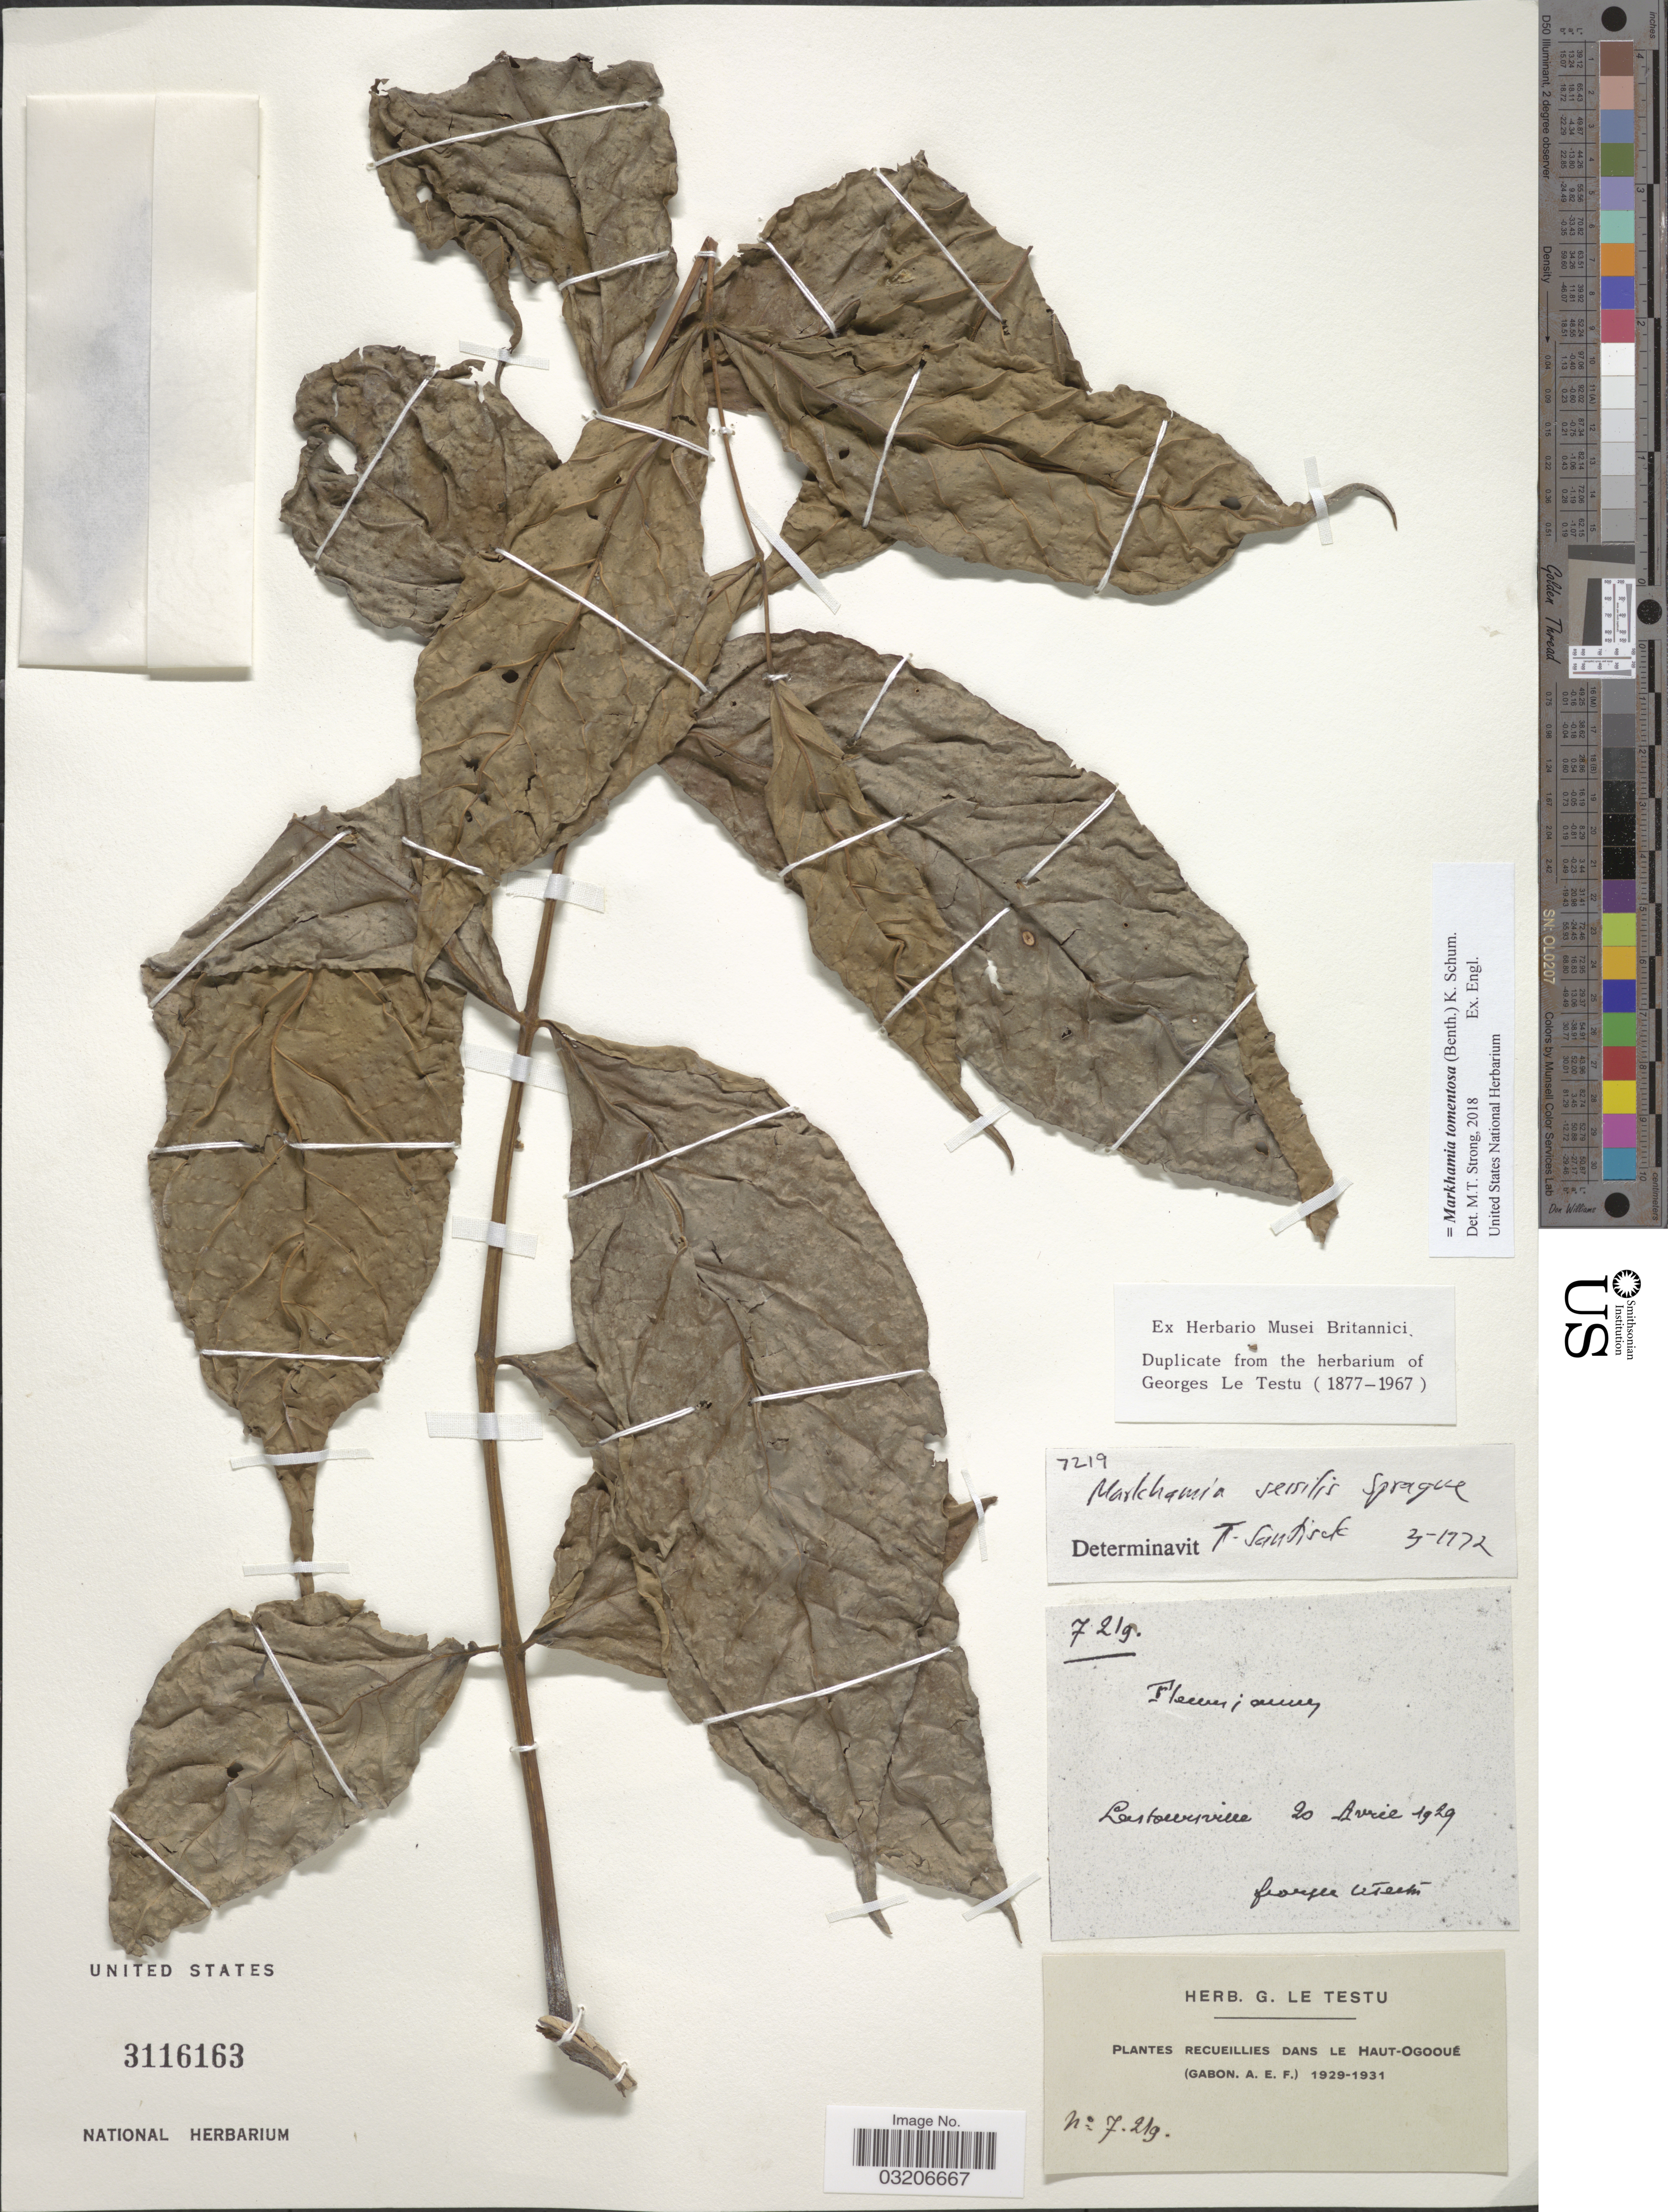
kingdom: Plantae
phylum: Tracheophyta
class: Magnoliopsida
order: Lamiales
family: Bignoniaceae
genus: Markhamia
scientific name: Markhamia tomentosa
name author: (Benth.) K. Schum. ex Engl.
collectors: G. Le Testu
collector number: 7219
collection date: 1929-04-20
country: Gabon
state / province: Haut-Ogooue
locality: Haut-Ogooué. Lastourville. (Gabon. A. E. F.)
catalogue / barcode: US 3116163